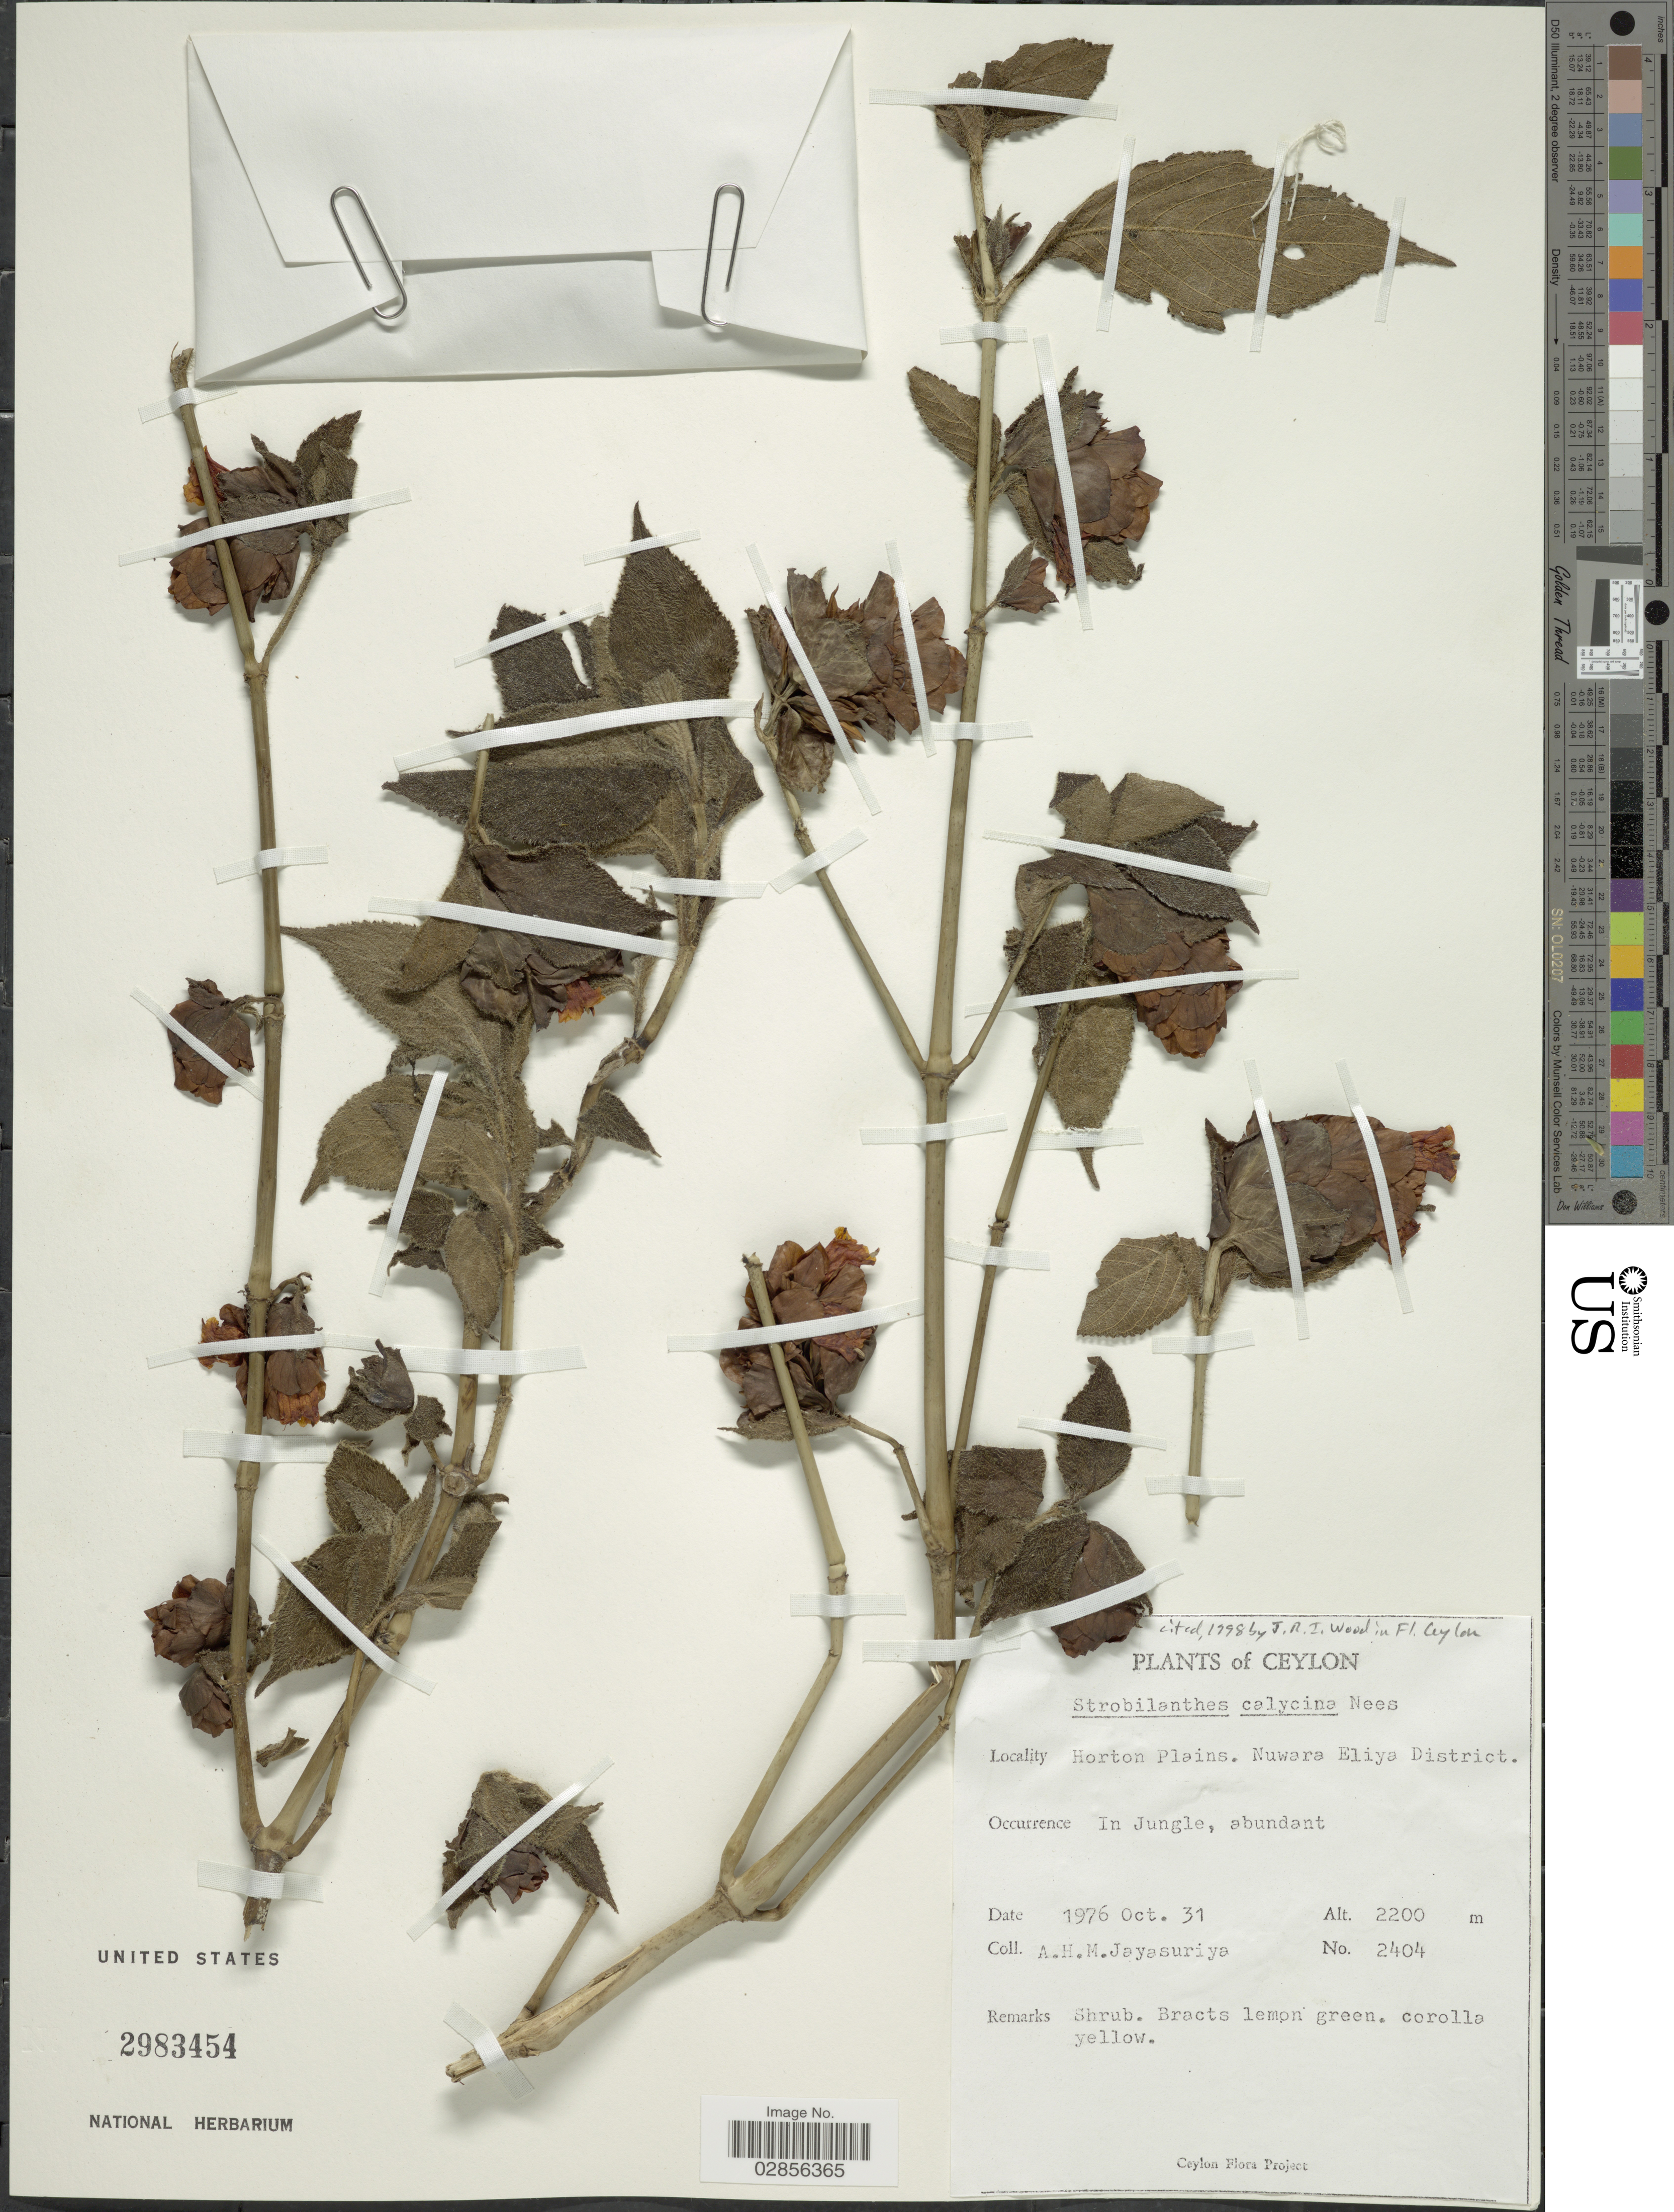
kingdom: Plantae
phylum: Tracheophyta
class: Magnoliopsida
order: Lamiales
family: Acanthaceae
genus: Strobilanthes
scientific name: Strobilanthes calycina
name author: Nees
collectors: A. Jayasuriya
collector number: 2404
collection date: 1976-10-31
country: Sri Lanka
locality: Ceylon. Horton Plains. Nuwara Eliya District.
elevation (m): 2200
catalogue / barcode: US 2983454